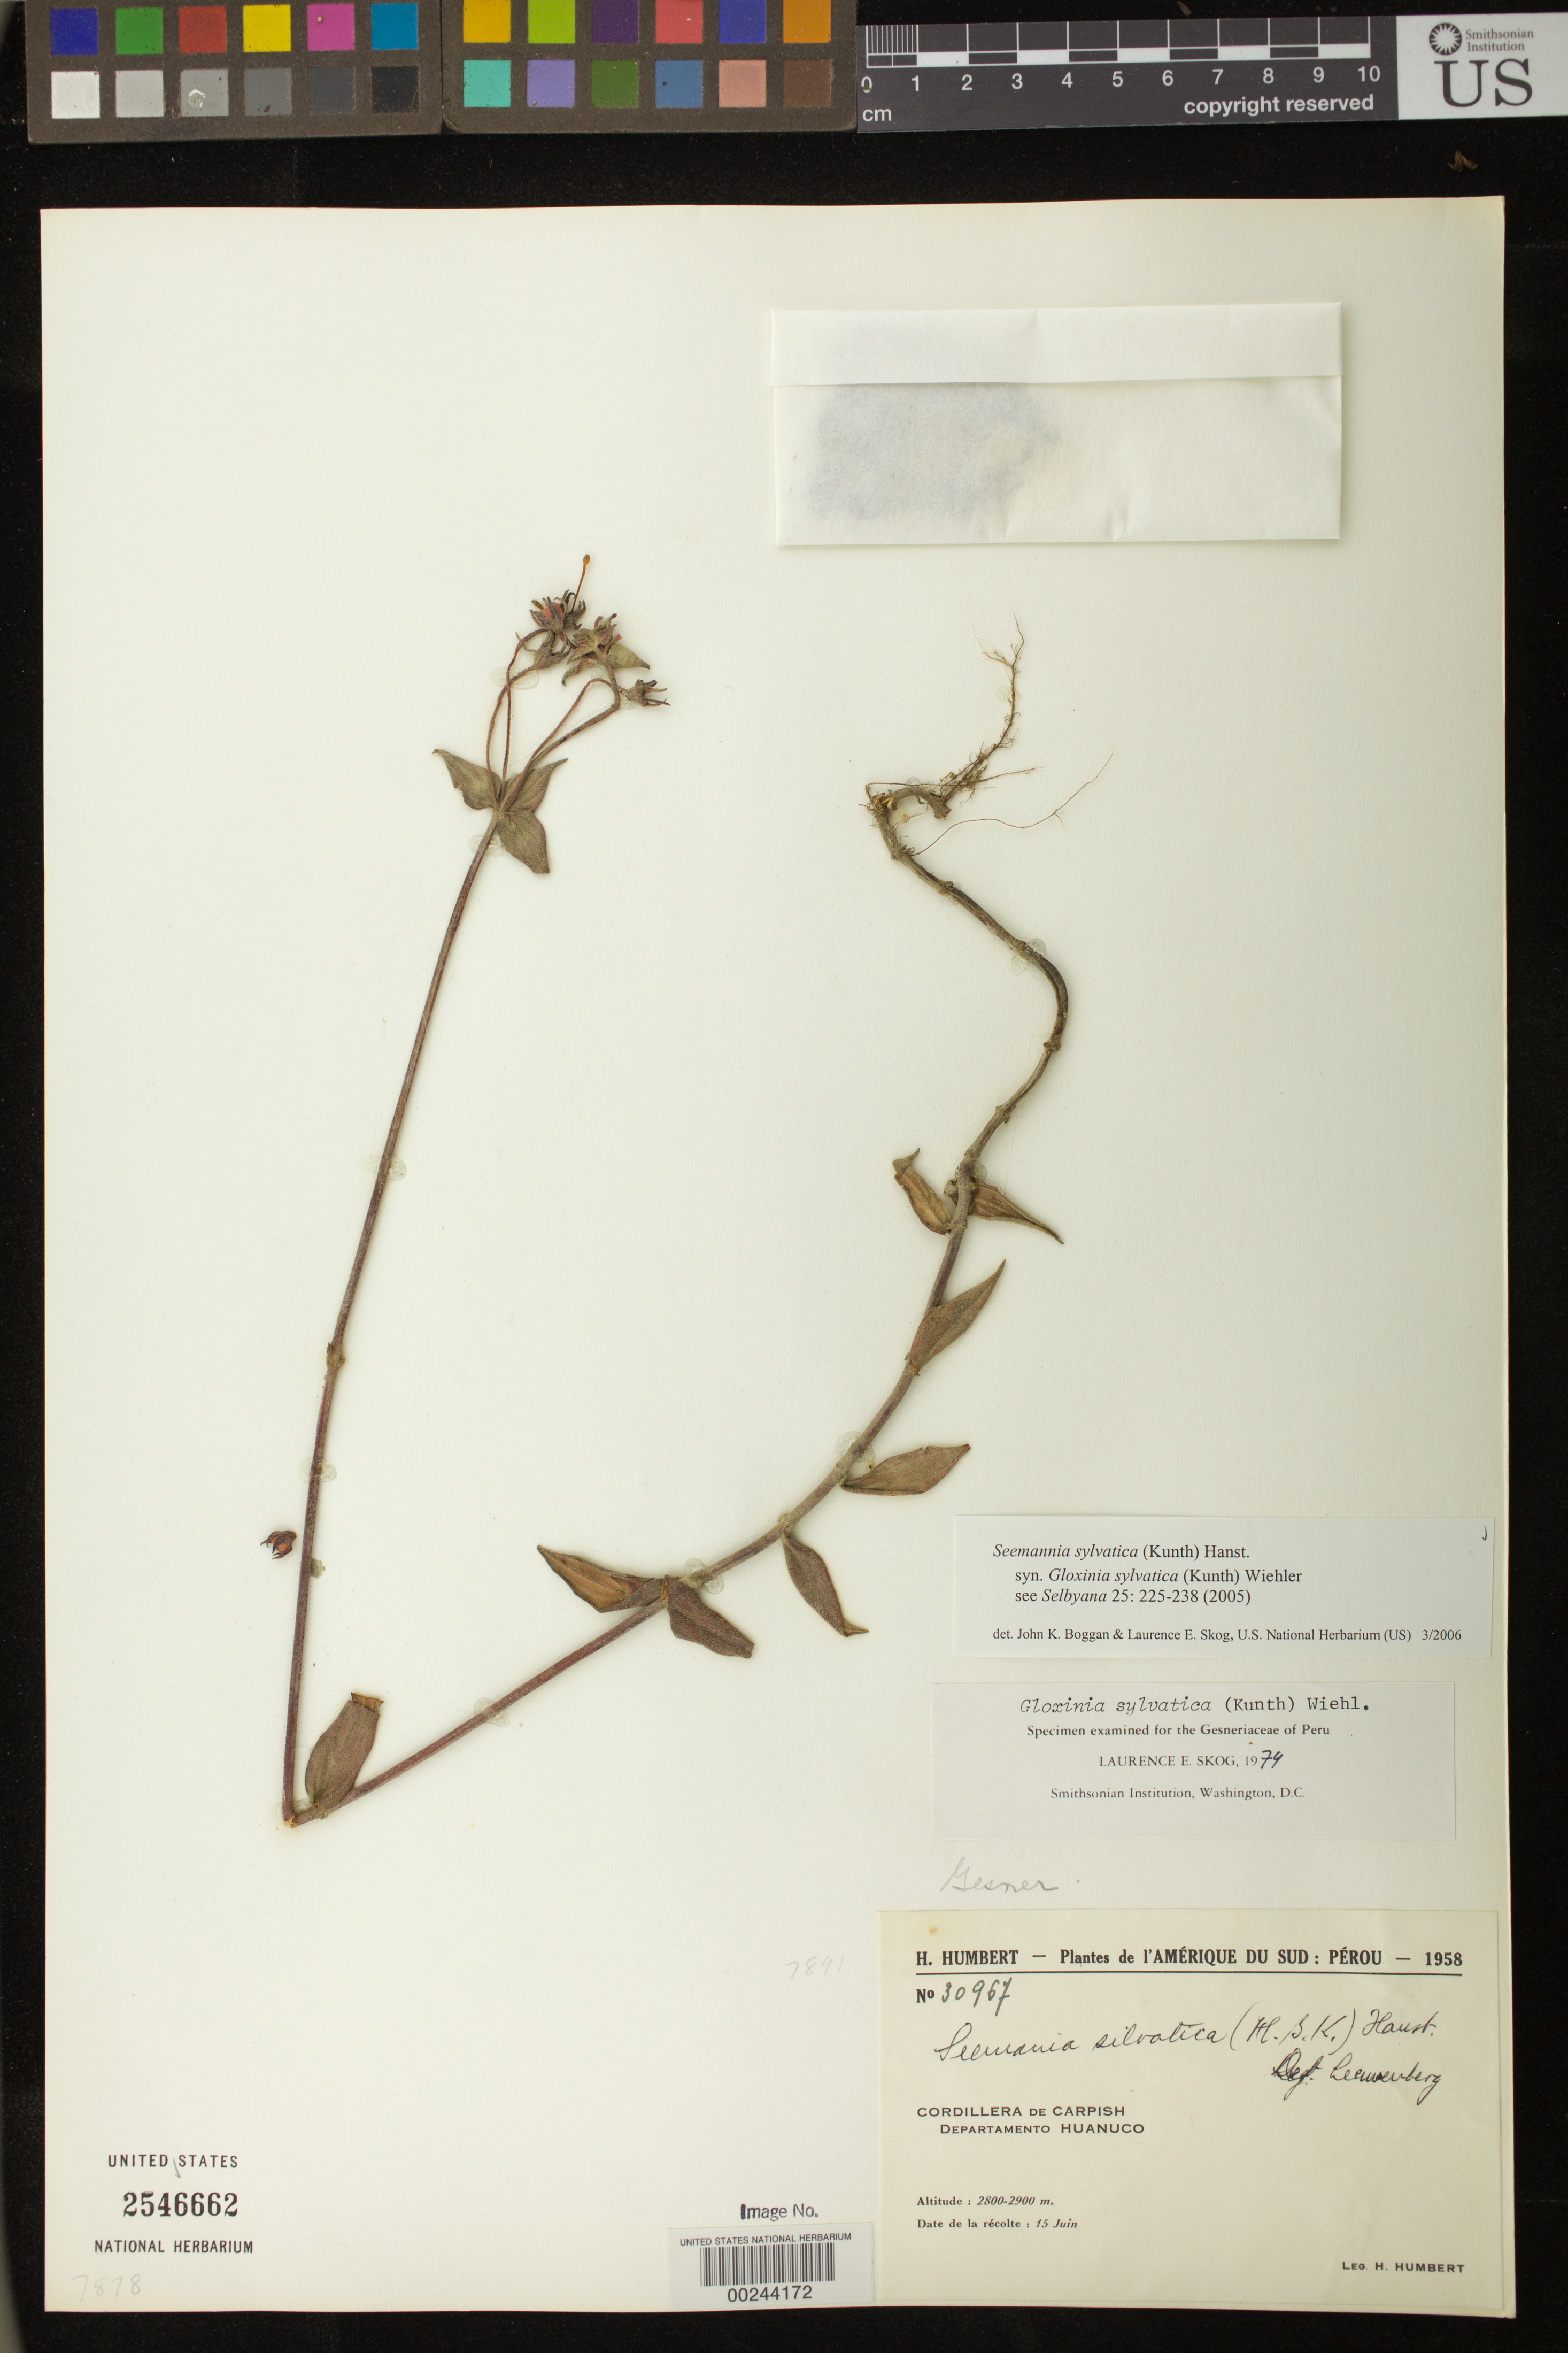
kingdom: Plantae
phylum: Tracheophyta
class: Magnoliopsida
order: Lamiales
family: Gesneriaceae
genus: Seemannia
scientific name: Seemannia sylvatica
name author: (Kunth) Hanst.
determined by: Boggan, J. K.; Skog, L. E.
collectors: H. Humbert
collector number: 30967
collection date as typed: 15 Jun 1958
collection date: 1958-06-15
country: Peru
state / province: Huánuco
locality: Cordillera de Carpish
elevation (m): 2800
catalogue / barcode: US 2546662